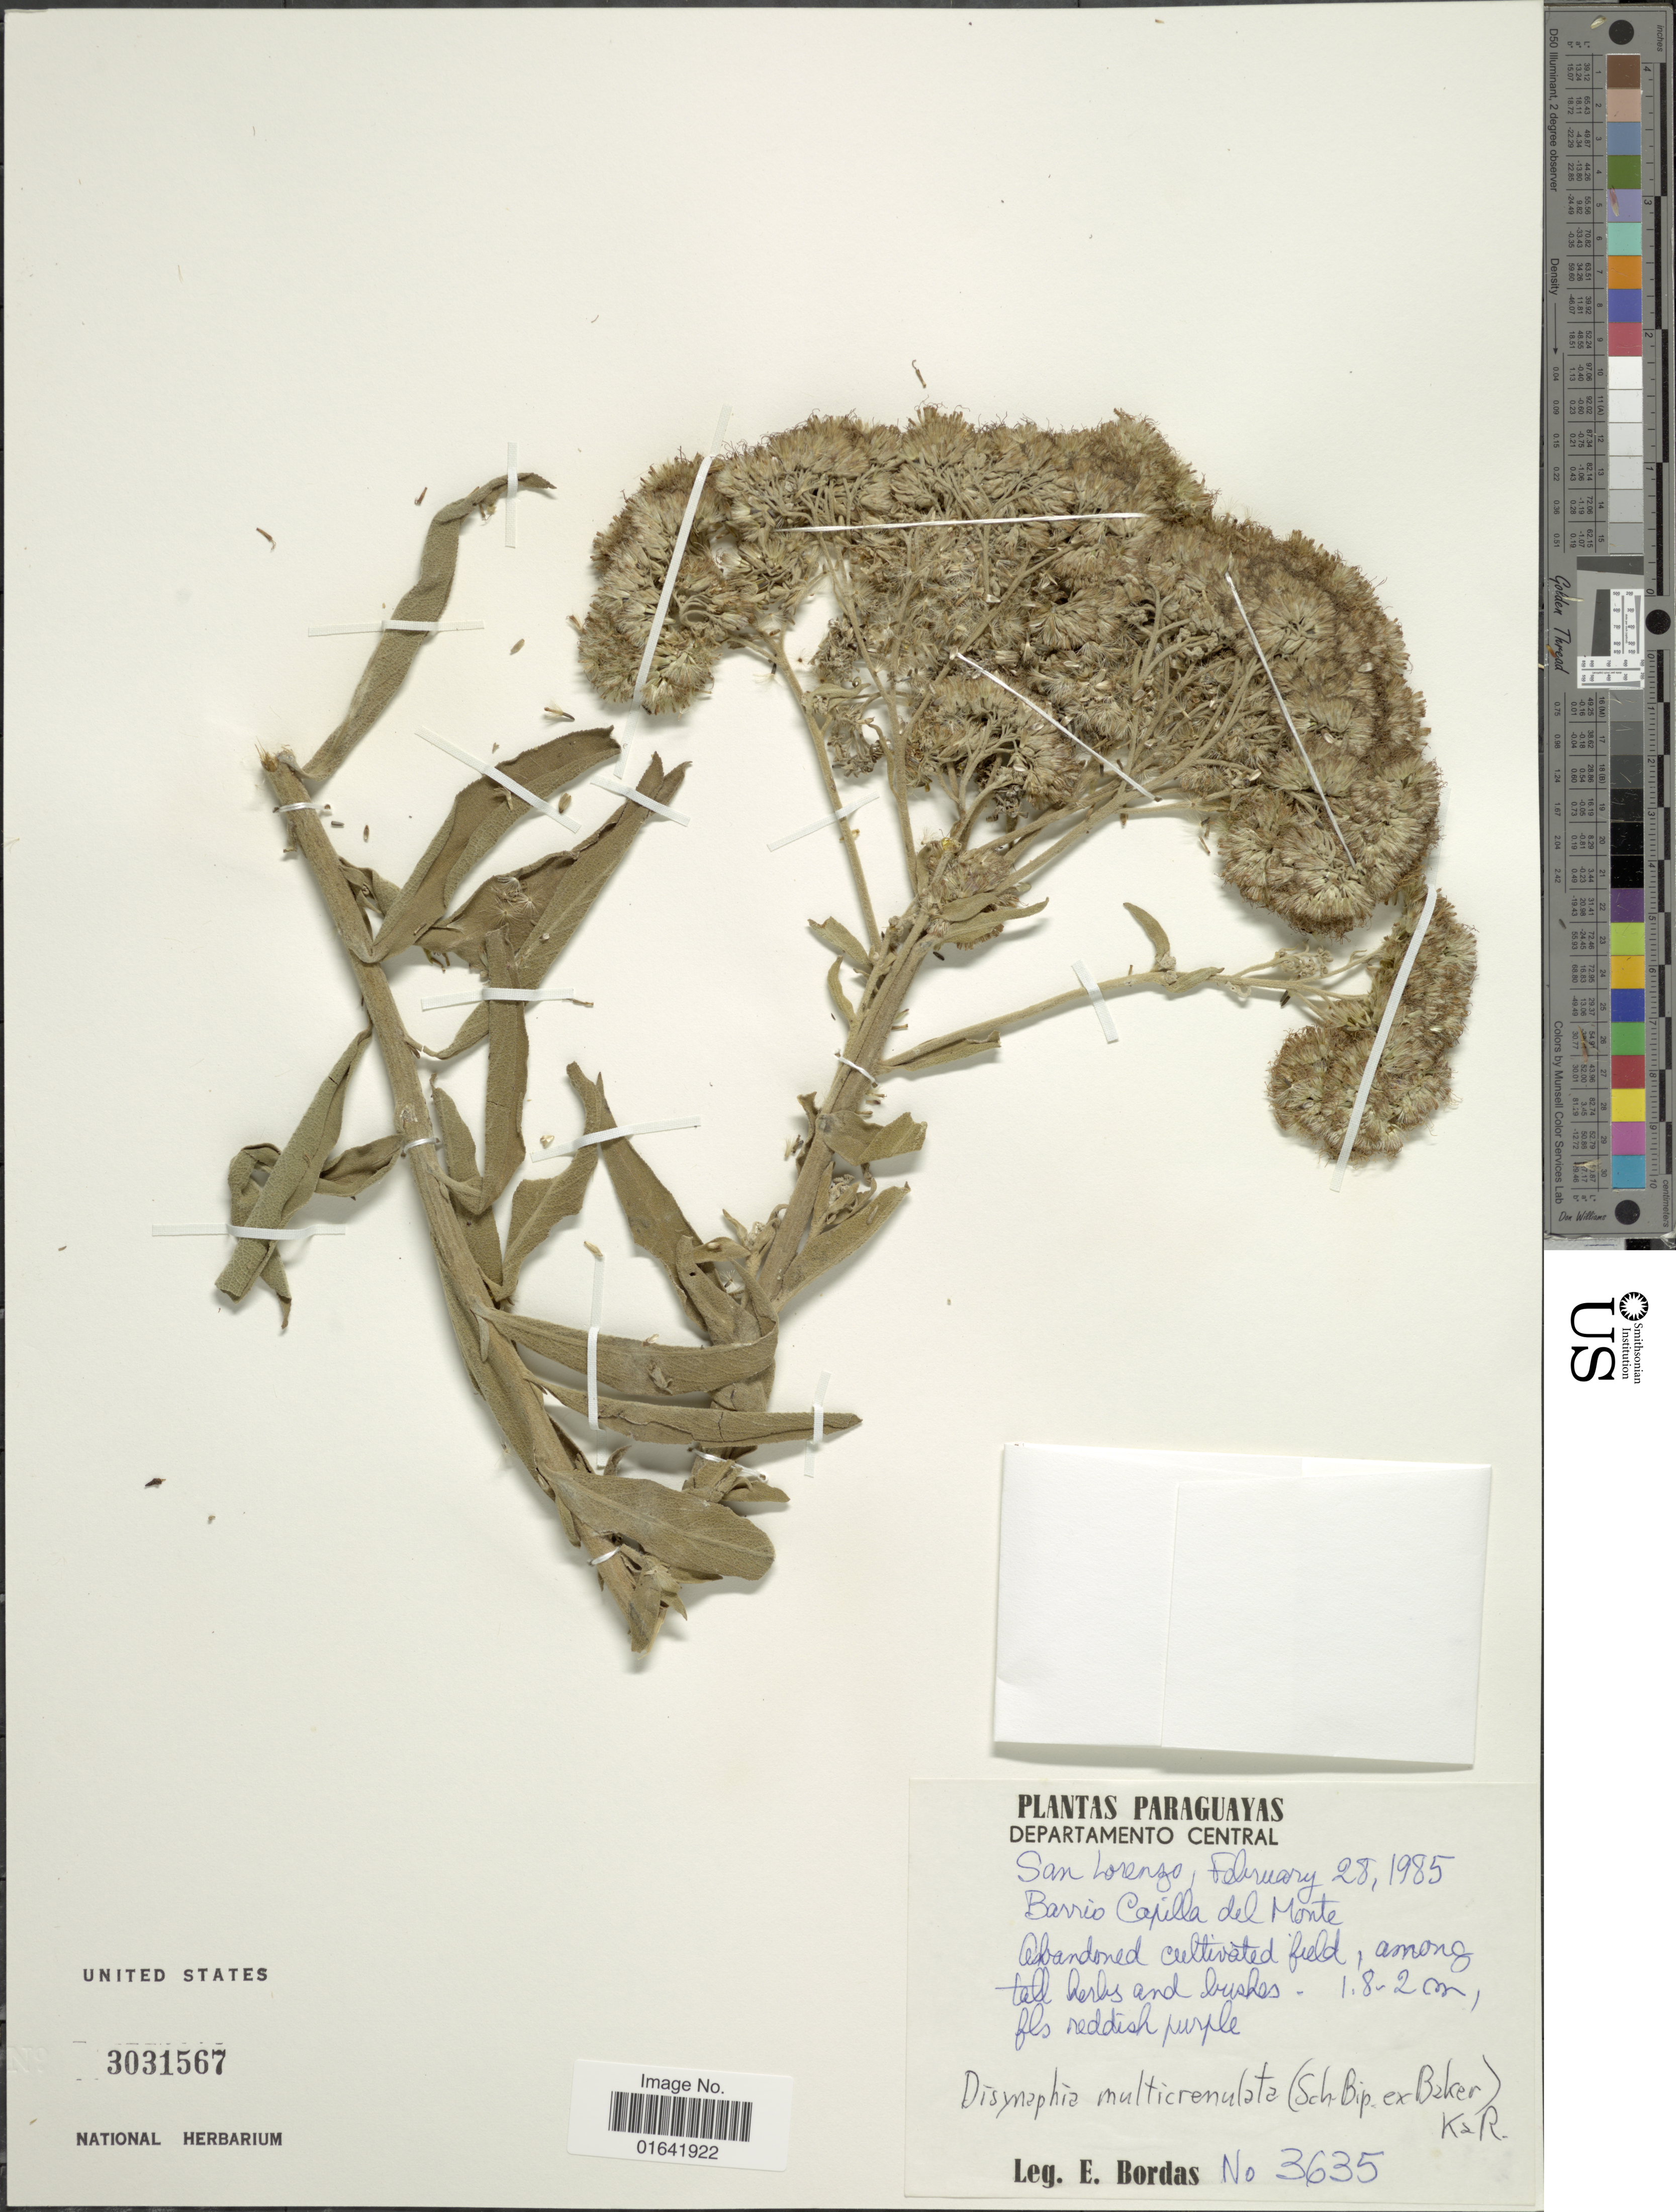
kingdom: Plantae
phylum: Tracheophyta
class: Magnoliopsida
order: Asterales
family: Asteraceae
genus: Disynaphia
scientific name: Disynaphia multicrenulata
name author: (Sch. Bip. ex Baker) R.M. King & H. Rob.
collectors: E. Bordas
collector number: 3635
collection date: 1985-02-28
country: Paraguay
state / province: Central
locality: San Lorenzo, Barrio Capilla del Monte, abandoned cultivated field.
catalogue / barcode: US 3031567